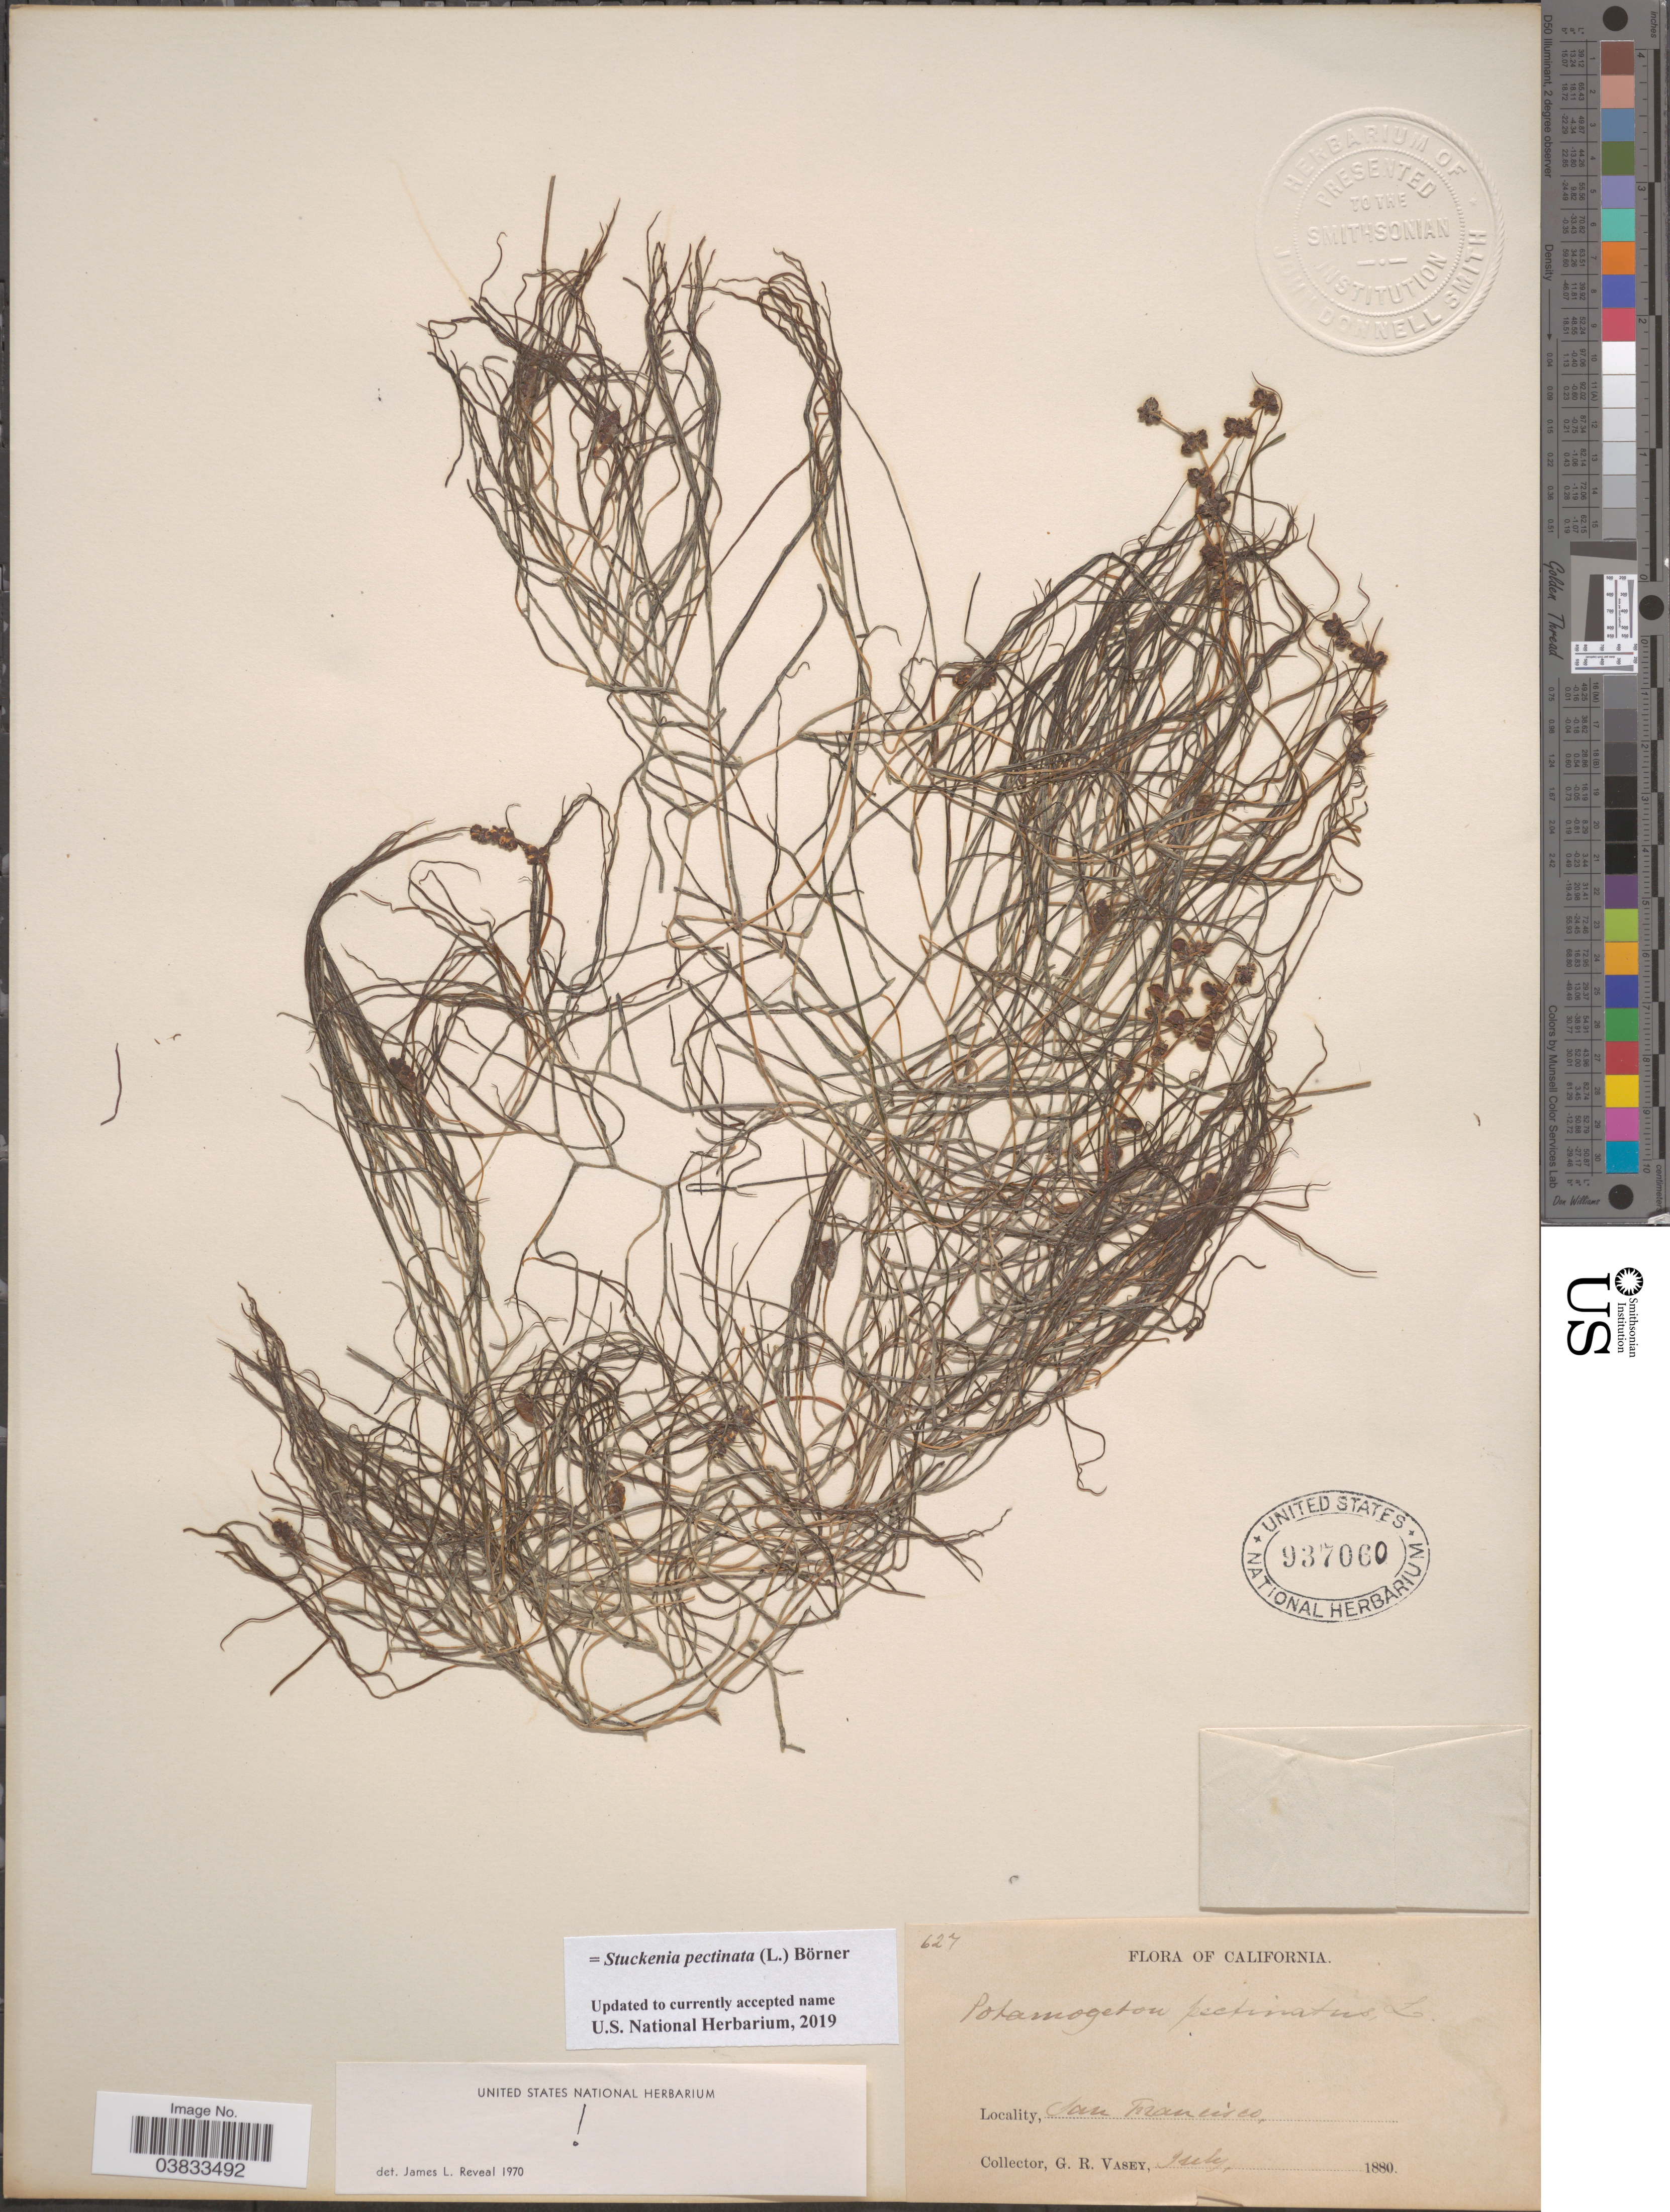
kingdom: Plantae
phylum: Tracheophyta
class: Liliopsida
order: Alismatales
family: Potamogetonaceae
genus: Stuckenia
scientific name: Stuckenia pectinata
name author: (L.) Börner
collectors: G. R. Vasey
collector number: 627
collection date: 1880-07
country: United States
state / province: California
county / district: San Francisco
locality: San Francisco.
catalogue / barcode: US 937060